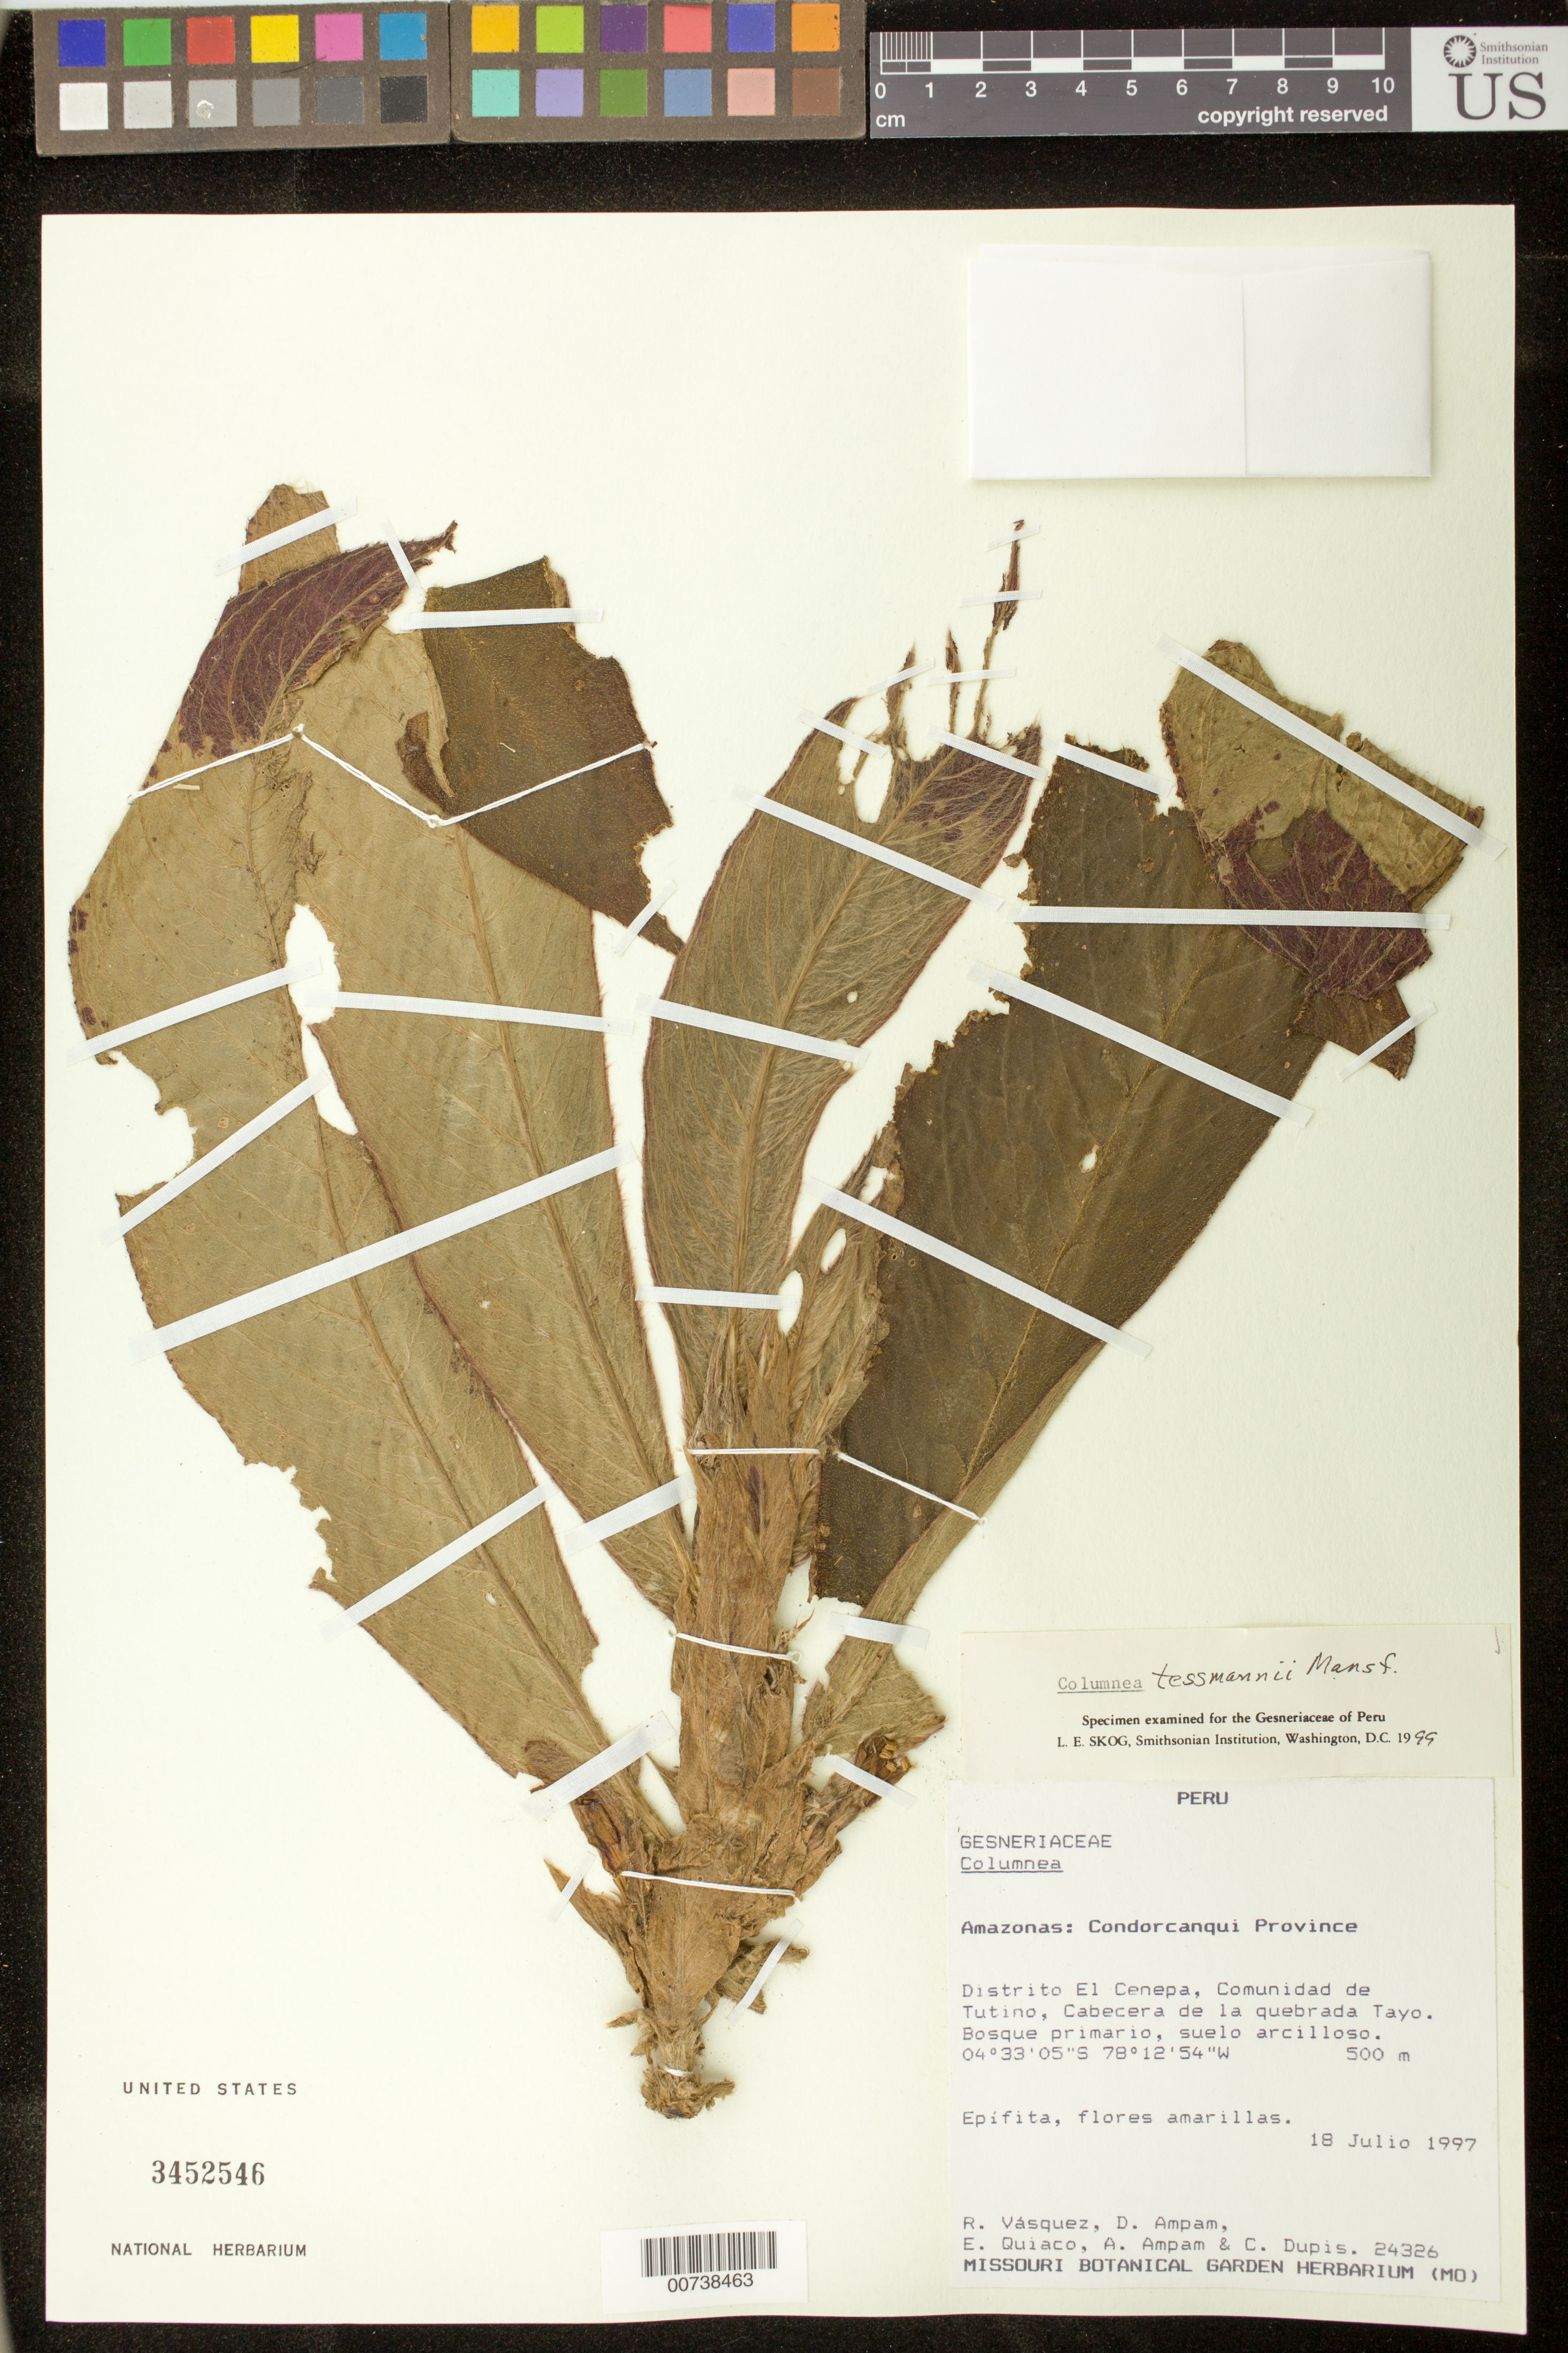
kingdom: Plantae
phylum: Tracheophyta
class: Magnoliopsida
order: Lamiales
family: Gesneriaceae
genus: Columnea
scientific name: Columnea tessmannii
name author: Mansf.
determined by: Skog, Laurence E.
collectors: R. Vásquez, D. Ampam, E. Quiaco, A. Ampam & C. Dupis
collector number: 24326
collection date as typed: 18 Jul 1997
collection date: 1997-07-18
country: Peru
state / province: Amazonas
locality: Amazonas: Condorcanqui Province. Distrito El Cenepa, comunidad de Tutino, cabecera de la quebrada Tayo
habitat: Bosque primario; suelo arcilloso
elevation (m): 500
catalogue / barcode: US 3452546